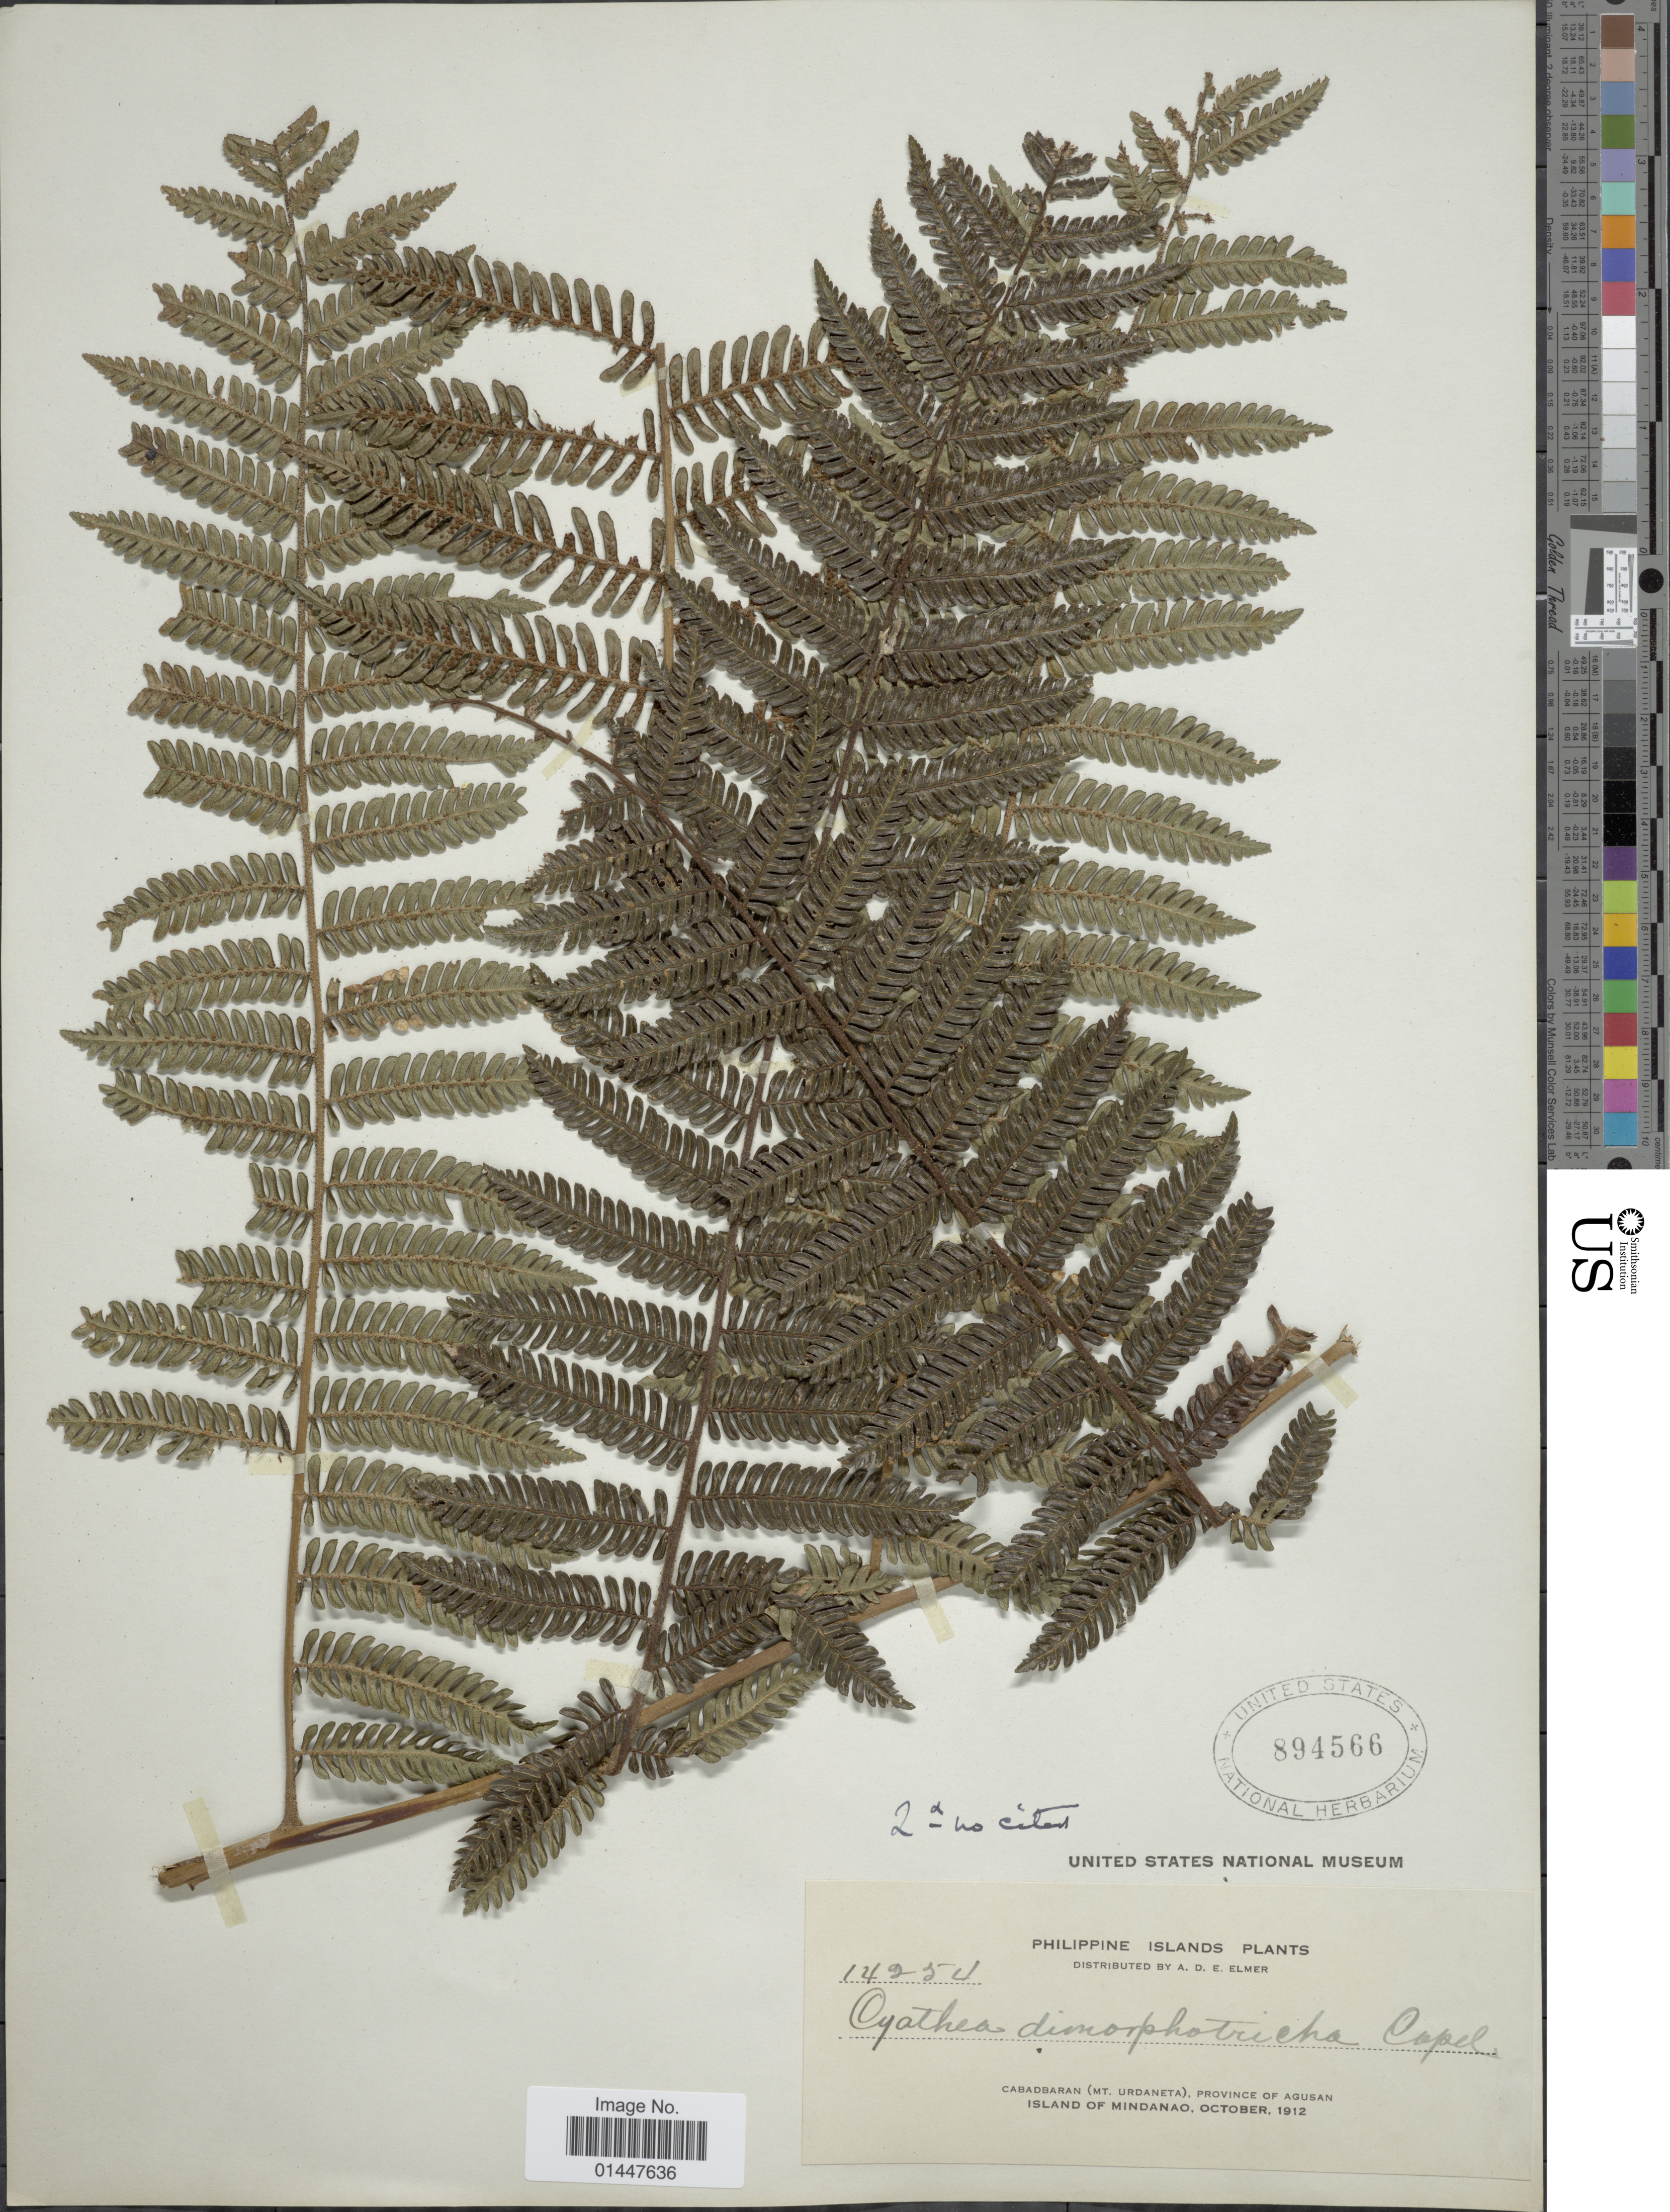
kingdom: Plantae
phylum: Tracheophyta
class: Polypodiopsida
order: Cyatheales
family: Cyatheaceae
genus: Sphaeropteris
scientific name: Sphaeropteris elmeri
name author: (Copel.) R.M. Tryon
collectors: A. D. E. Elmer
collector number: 14254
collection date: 1912-10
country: Philippines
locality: Philippines Islands. Cabadbaran (Mt. Urdaneta), Province of Agusan. Island of Mindanao.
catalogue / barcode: US 894566